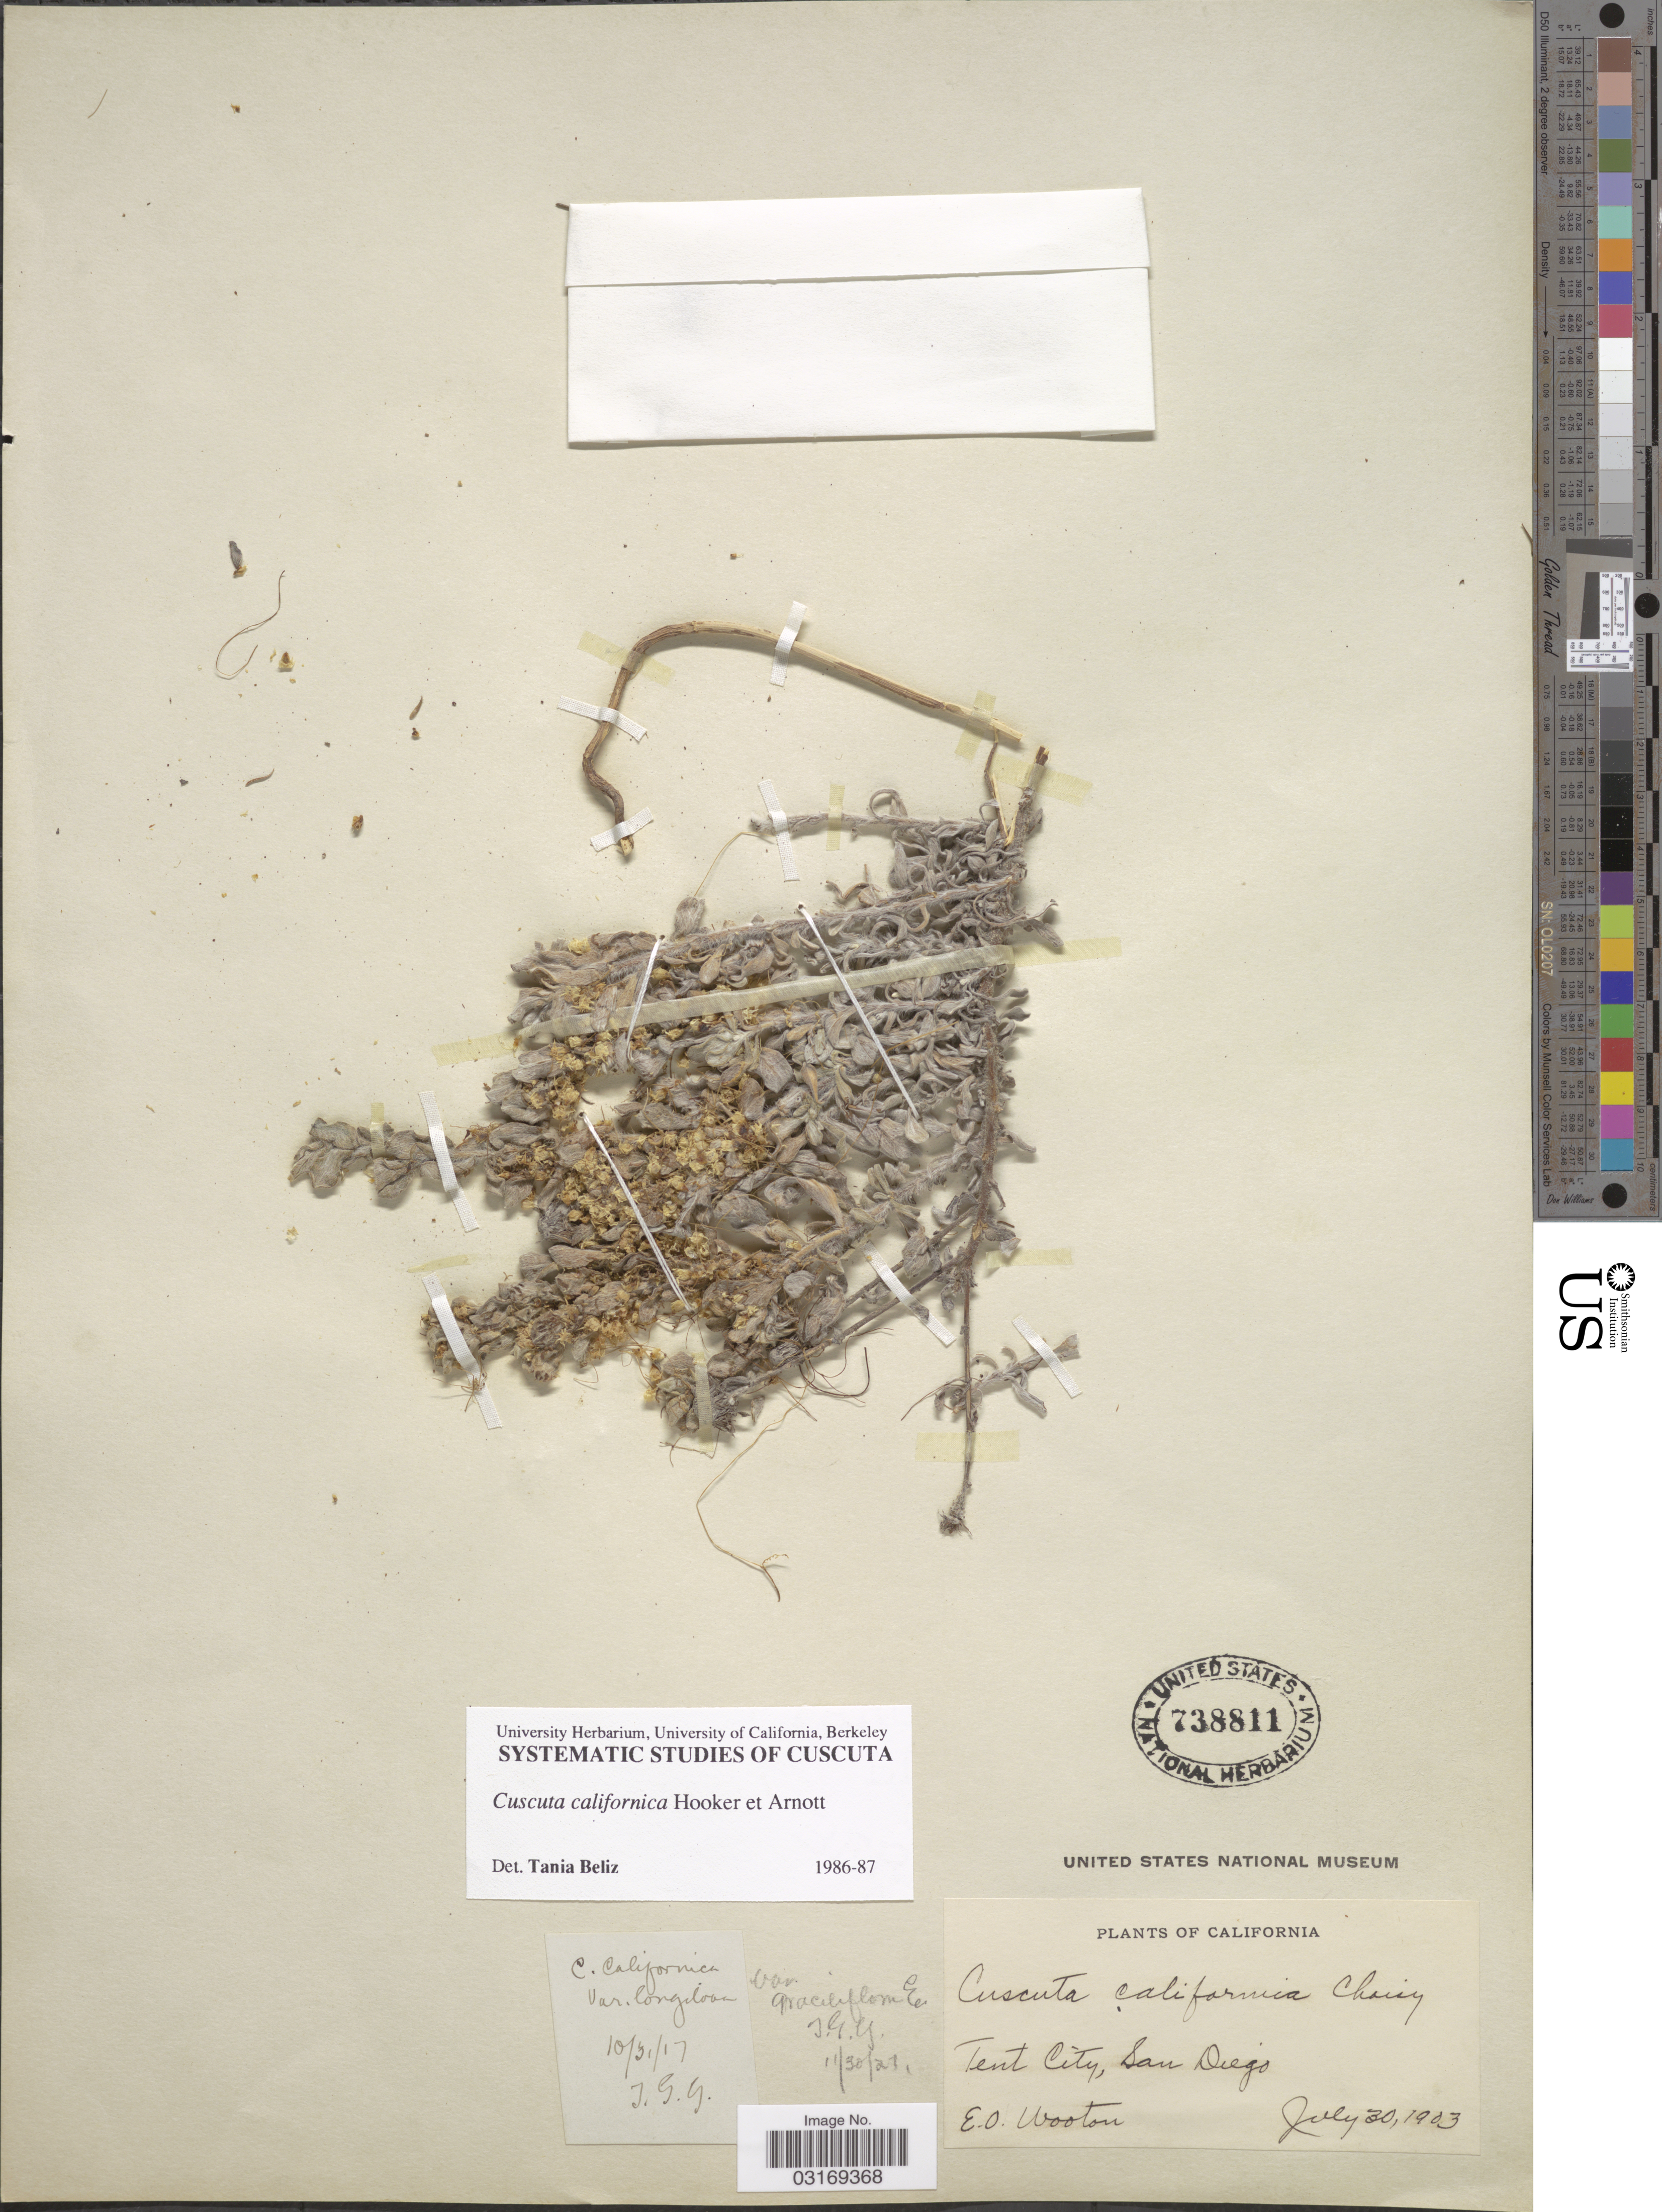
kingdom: Plantae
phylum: Tracheophyta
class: Magnoliopsida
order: Solanales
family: Convolvulaceae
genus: Cuscuta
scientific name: Cuscuta californica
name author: Hook. & Arn.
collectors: E. O. Wooton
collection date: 1903-07-30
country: United States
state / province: California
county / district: San Diego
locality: Tent City, San Diego.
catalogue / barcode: US 738811